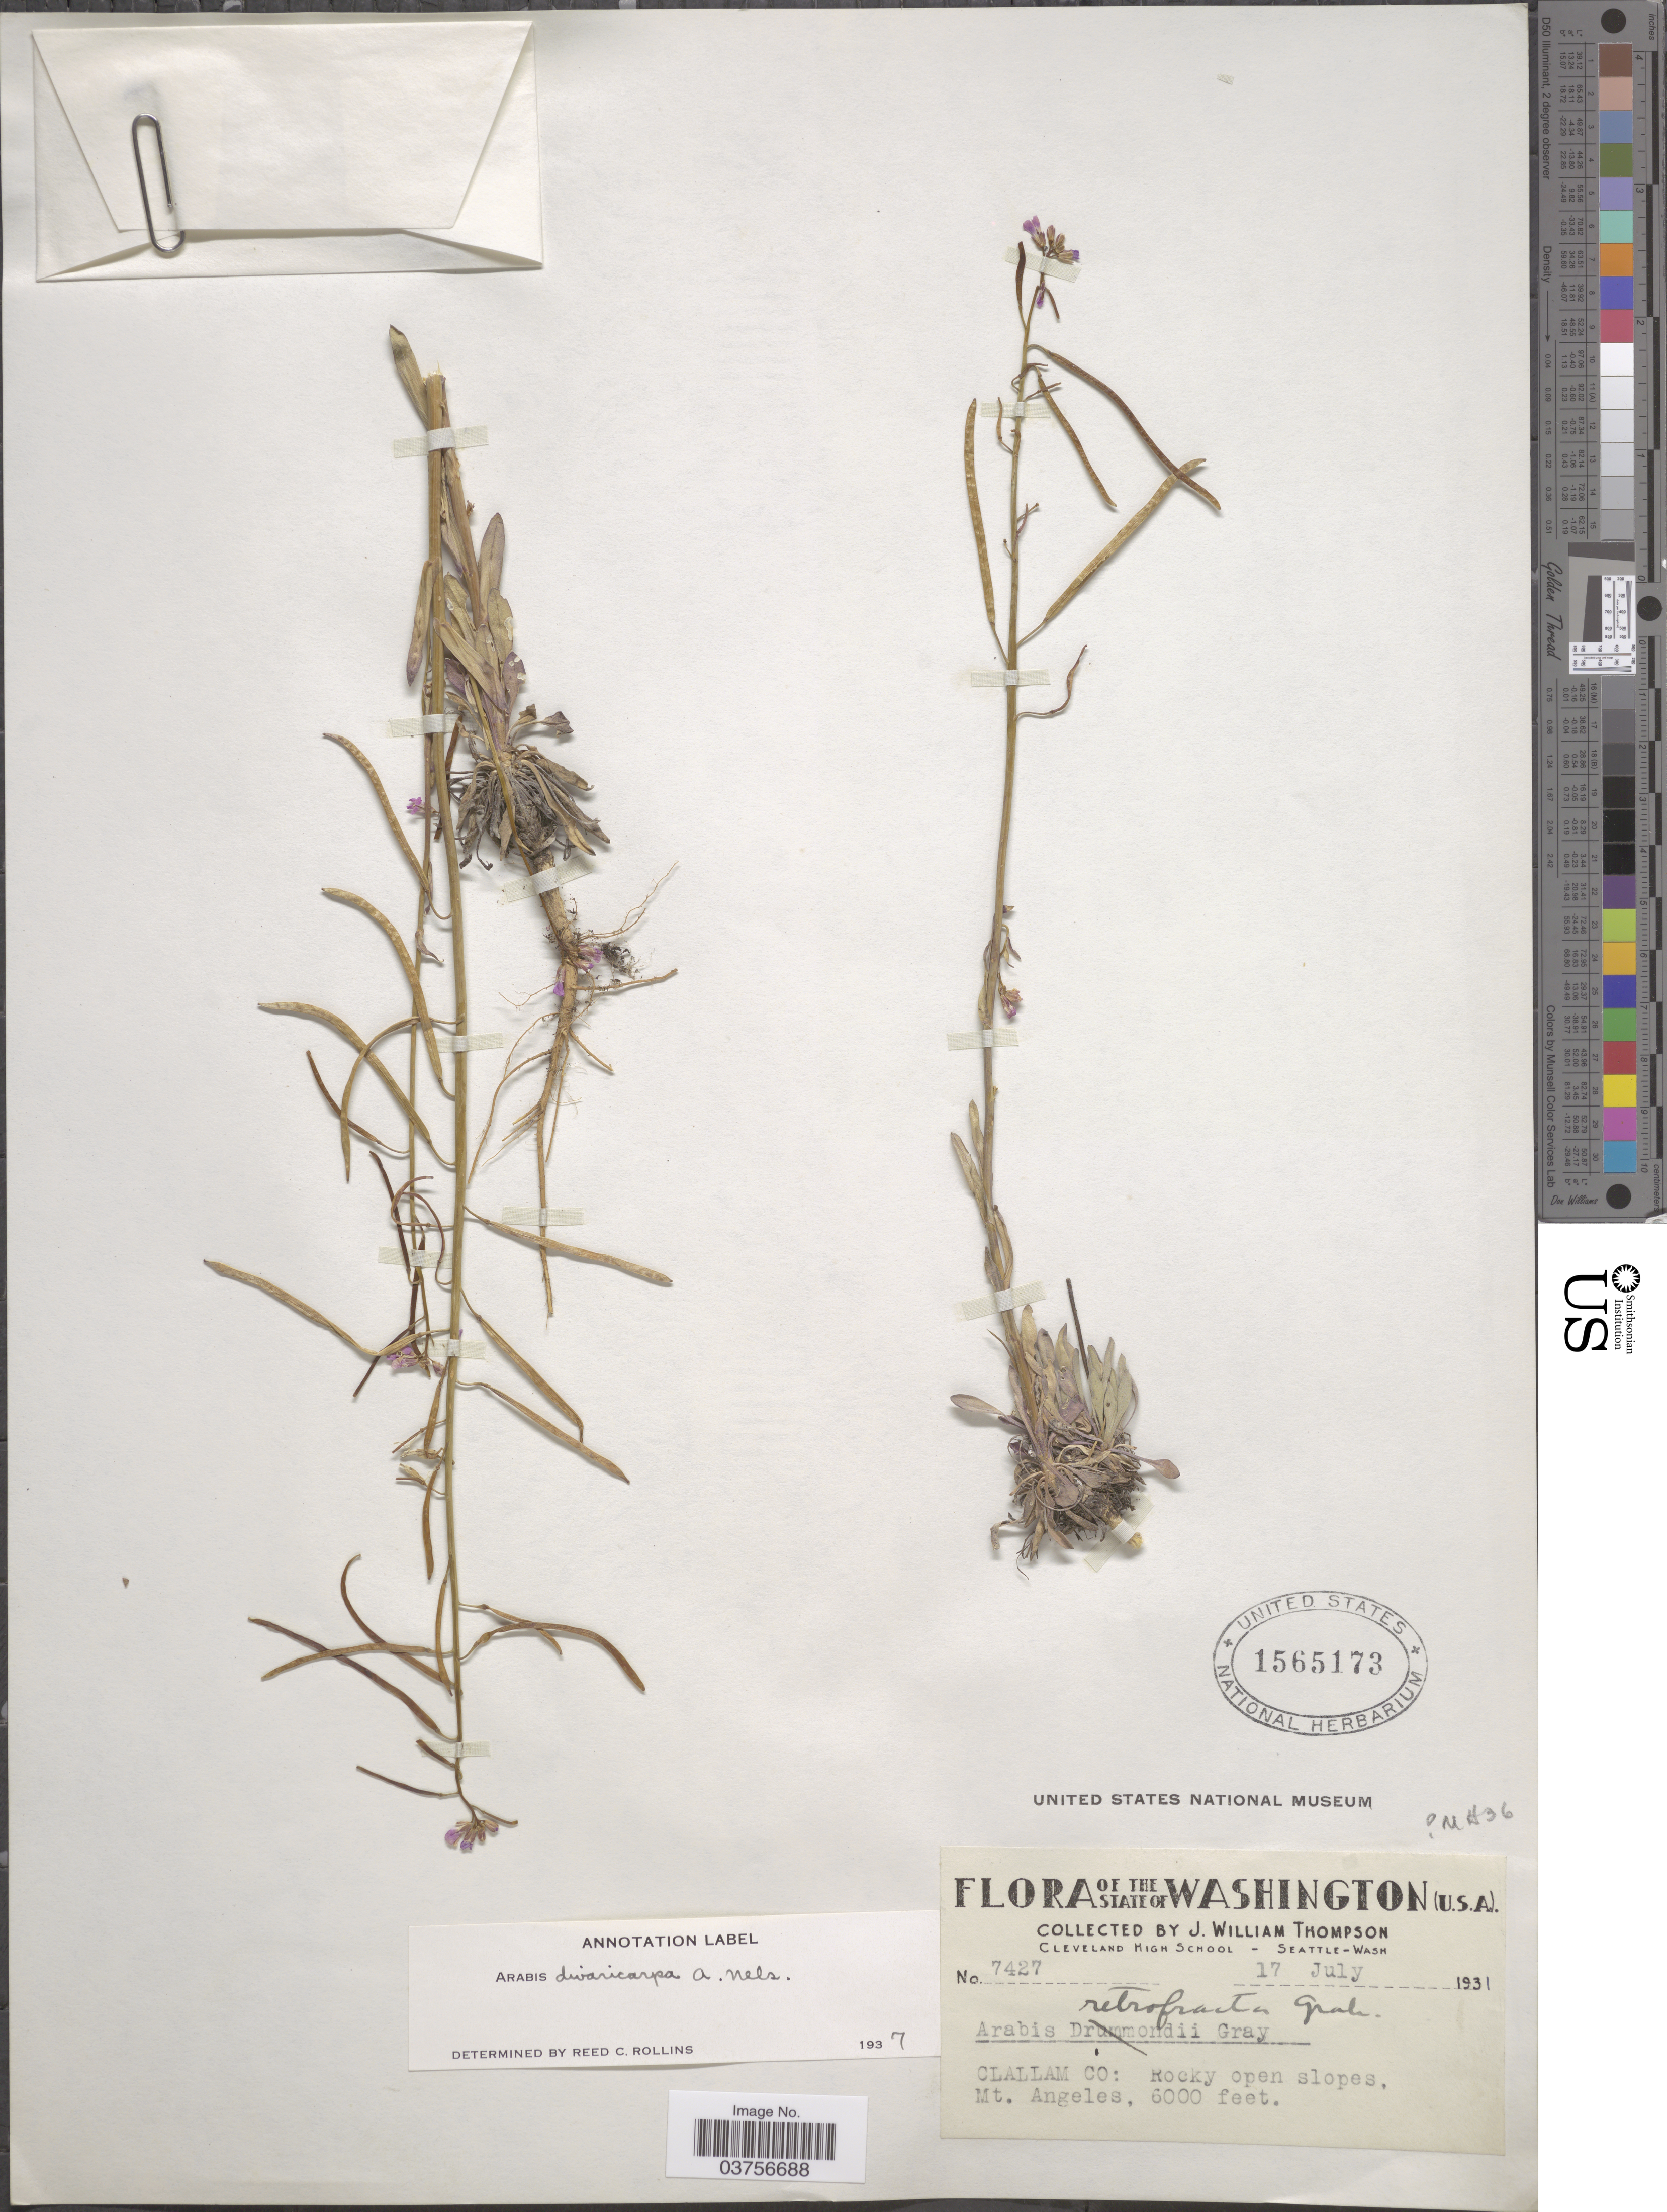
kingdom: Plantae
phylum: Tracheophyta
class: Magnoliopsida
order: Brassicales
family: Brassicaceae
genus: Arabis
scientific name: Arabis divaricarpa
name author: A. Nelson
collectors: J. W. Thompson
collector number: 7427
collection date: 1931-07-17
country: United States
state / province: Washington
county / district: Clallam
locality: Clallam Co: Rocky open slopes, Mt. Angeles.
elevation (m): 1829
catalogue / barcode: US 1565173